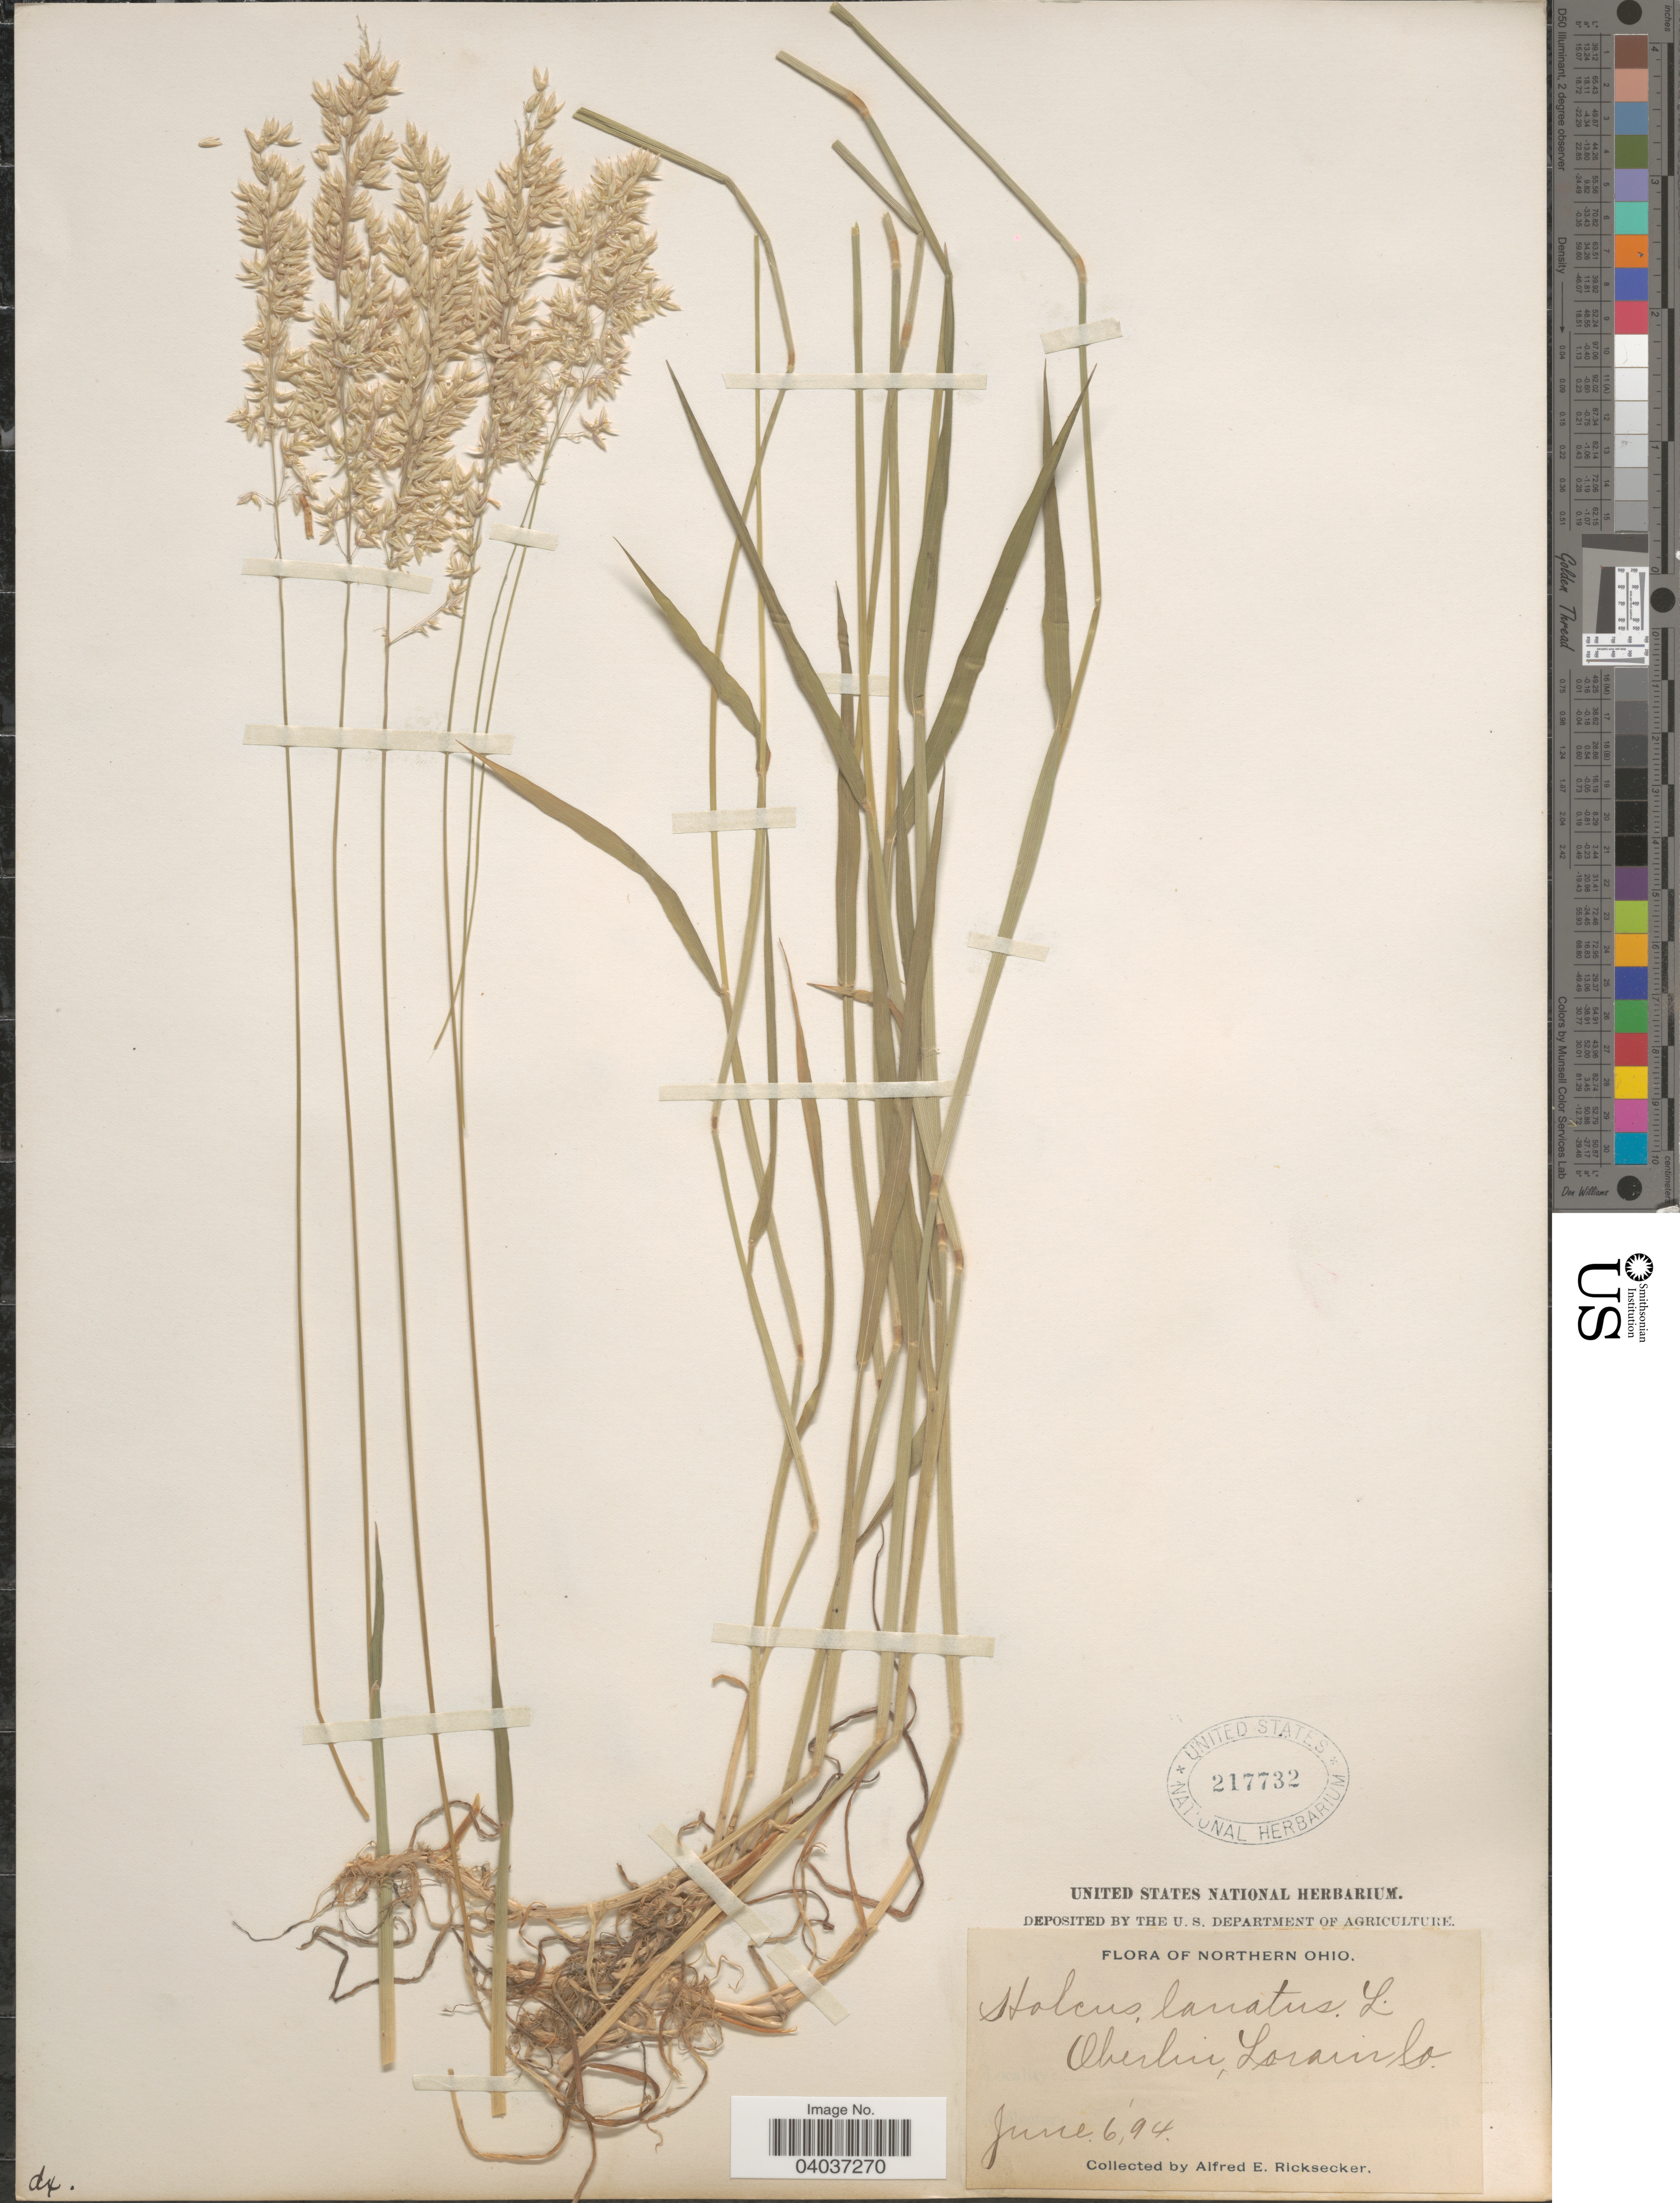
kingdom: Plantae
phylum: Tracheophyta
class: Liliopsida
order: Poales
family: Poaceae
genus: Holcus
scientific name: Holcus lanatus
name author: L.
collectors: A. E. Ricksecker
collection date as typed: Transcribed d/m/y: 6/6/94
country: United States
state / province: Ohio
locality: Northern Ohio. Oberlin, Lorain Co.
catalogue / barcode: US 217732